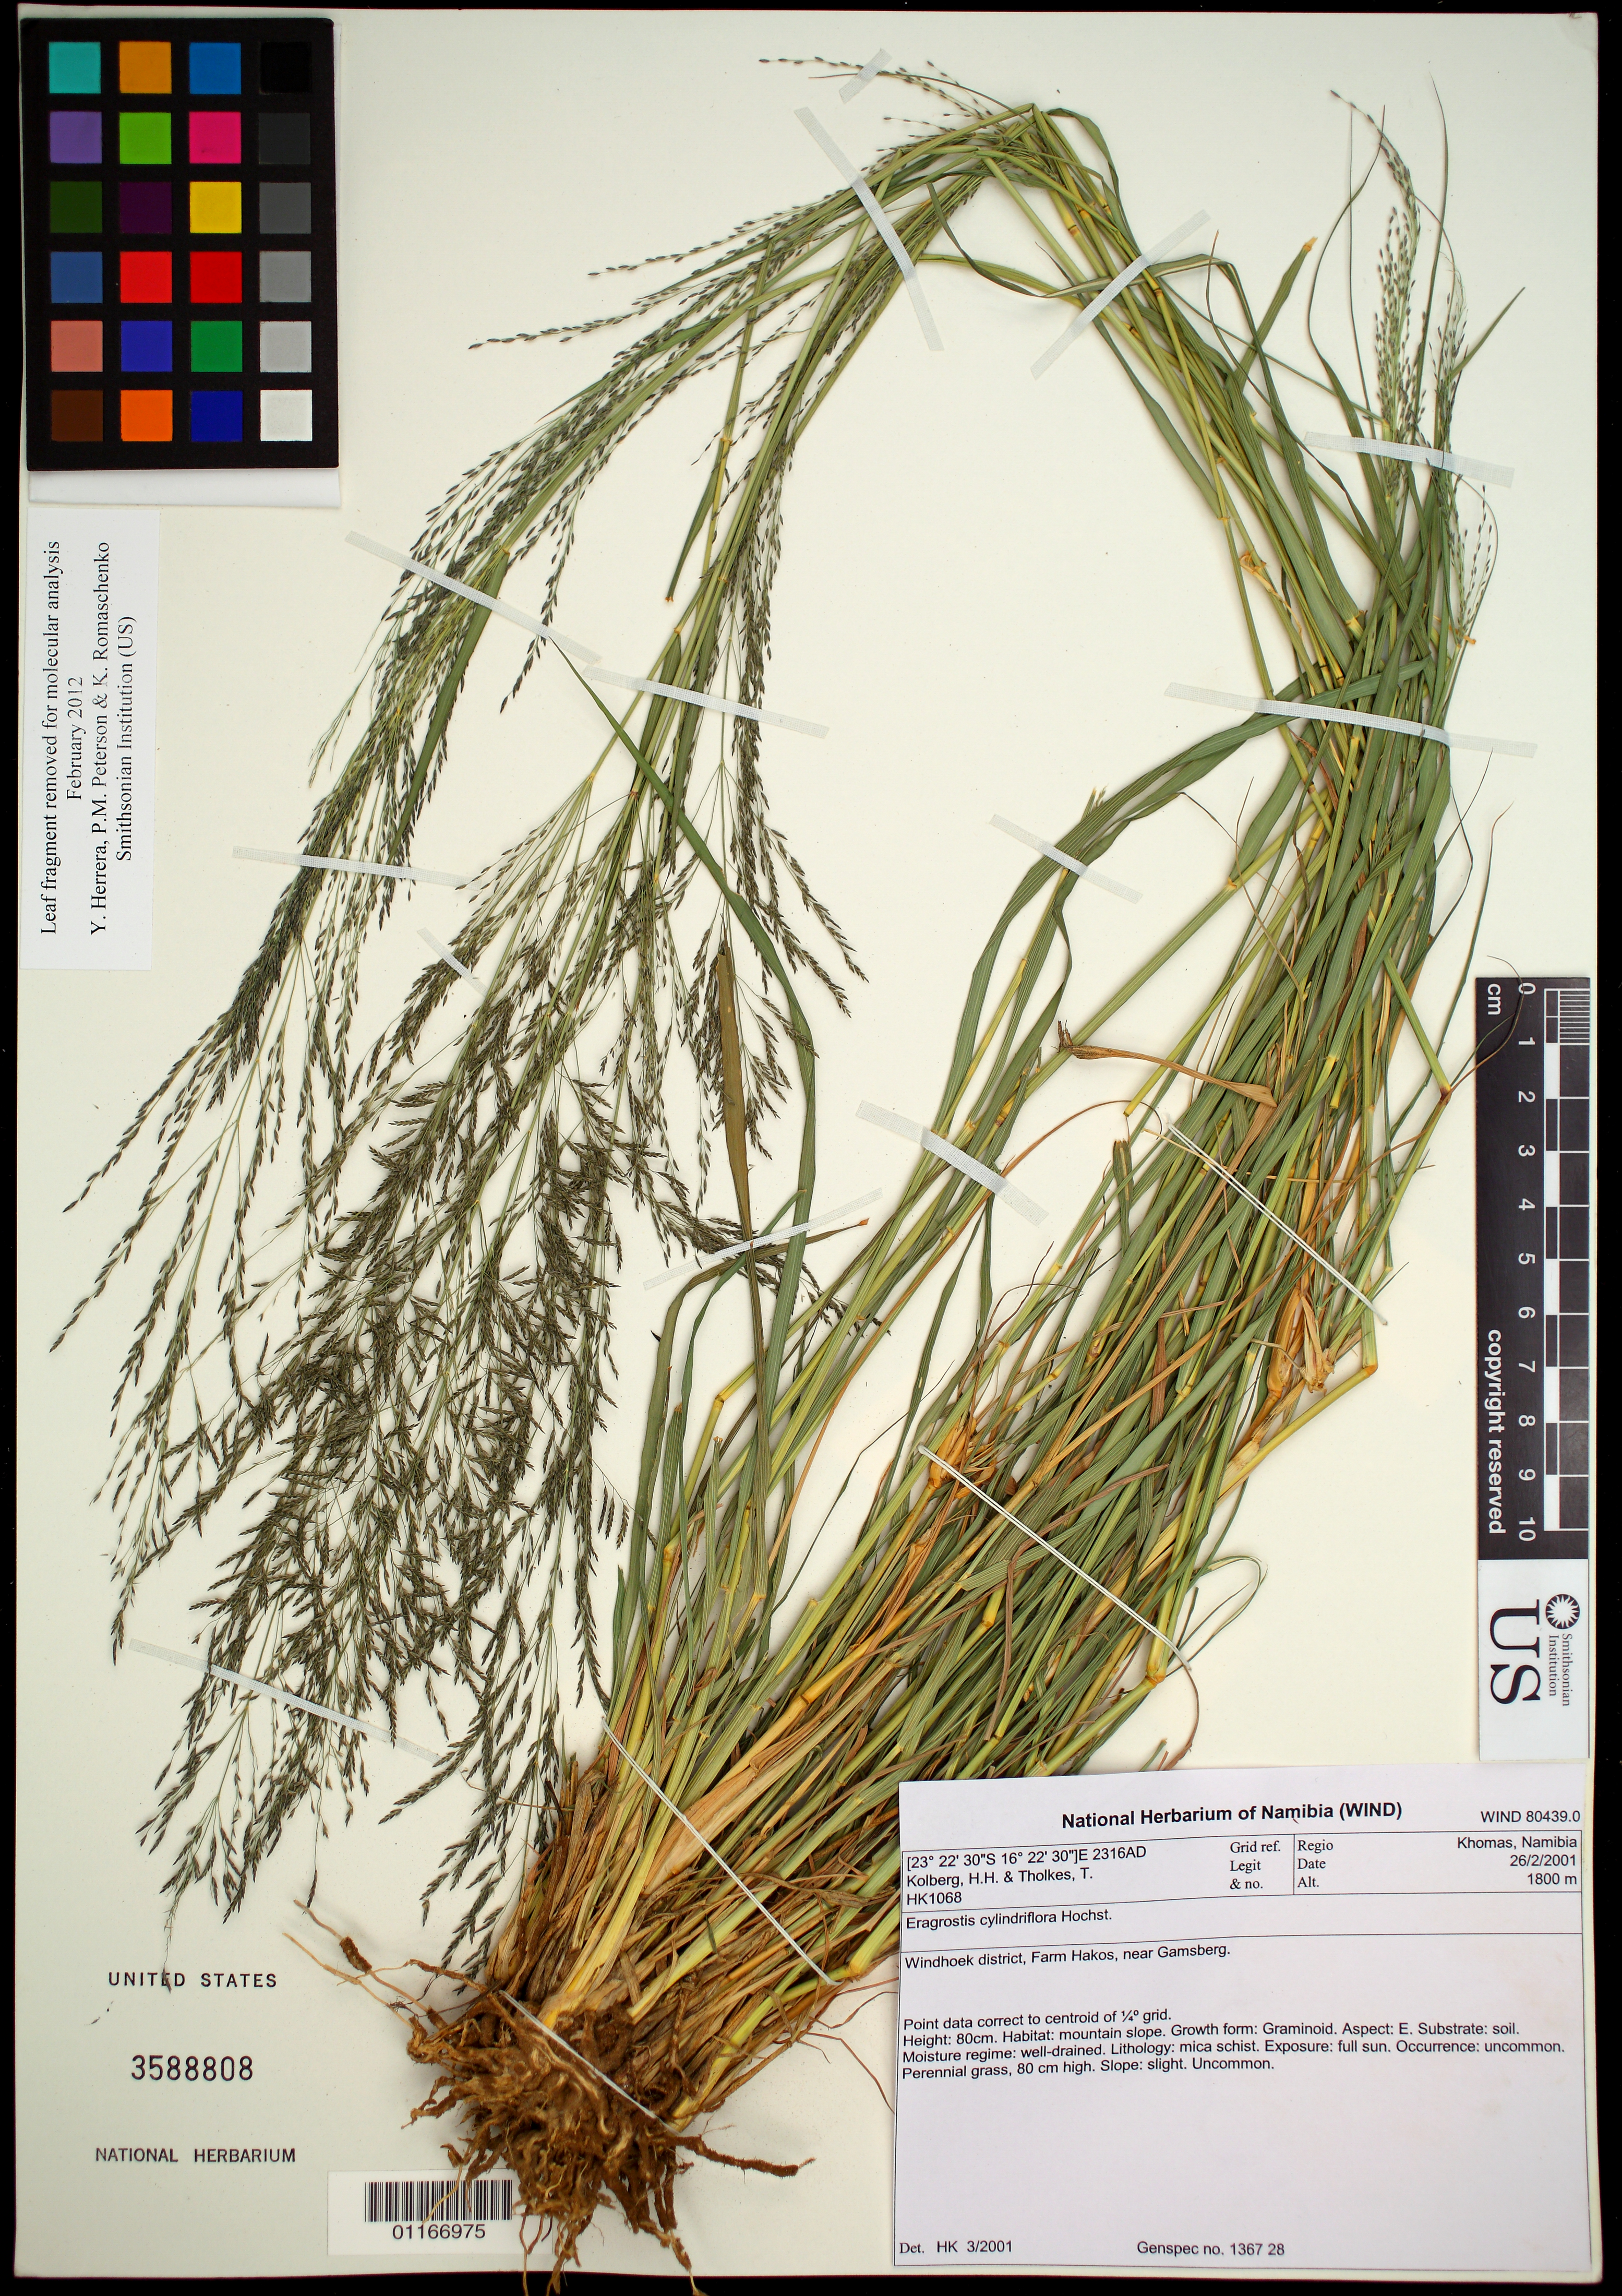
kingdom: Plantae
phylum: Tracheophyta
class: Liliopsida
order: Poales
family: Poaceae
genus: Eragrostis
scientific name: Eragrostis cylindriflora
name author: Hochst.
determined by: Kolberg, H. H.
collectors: H. H. Kolberg & T. Tholkes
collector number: HK 1068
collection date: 2001-02-26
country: Namibia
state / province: Khomas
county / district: Windhoek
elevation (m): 1800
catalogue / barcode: US 3588808